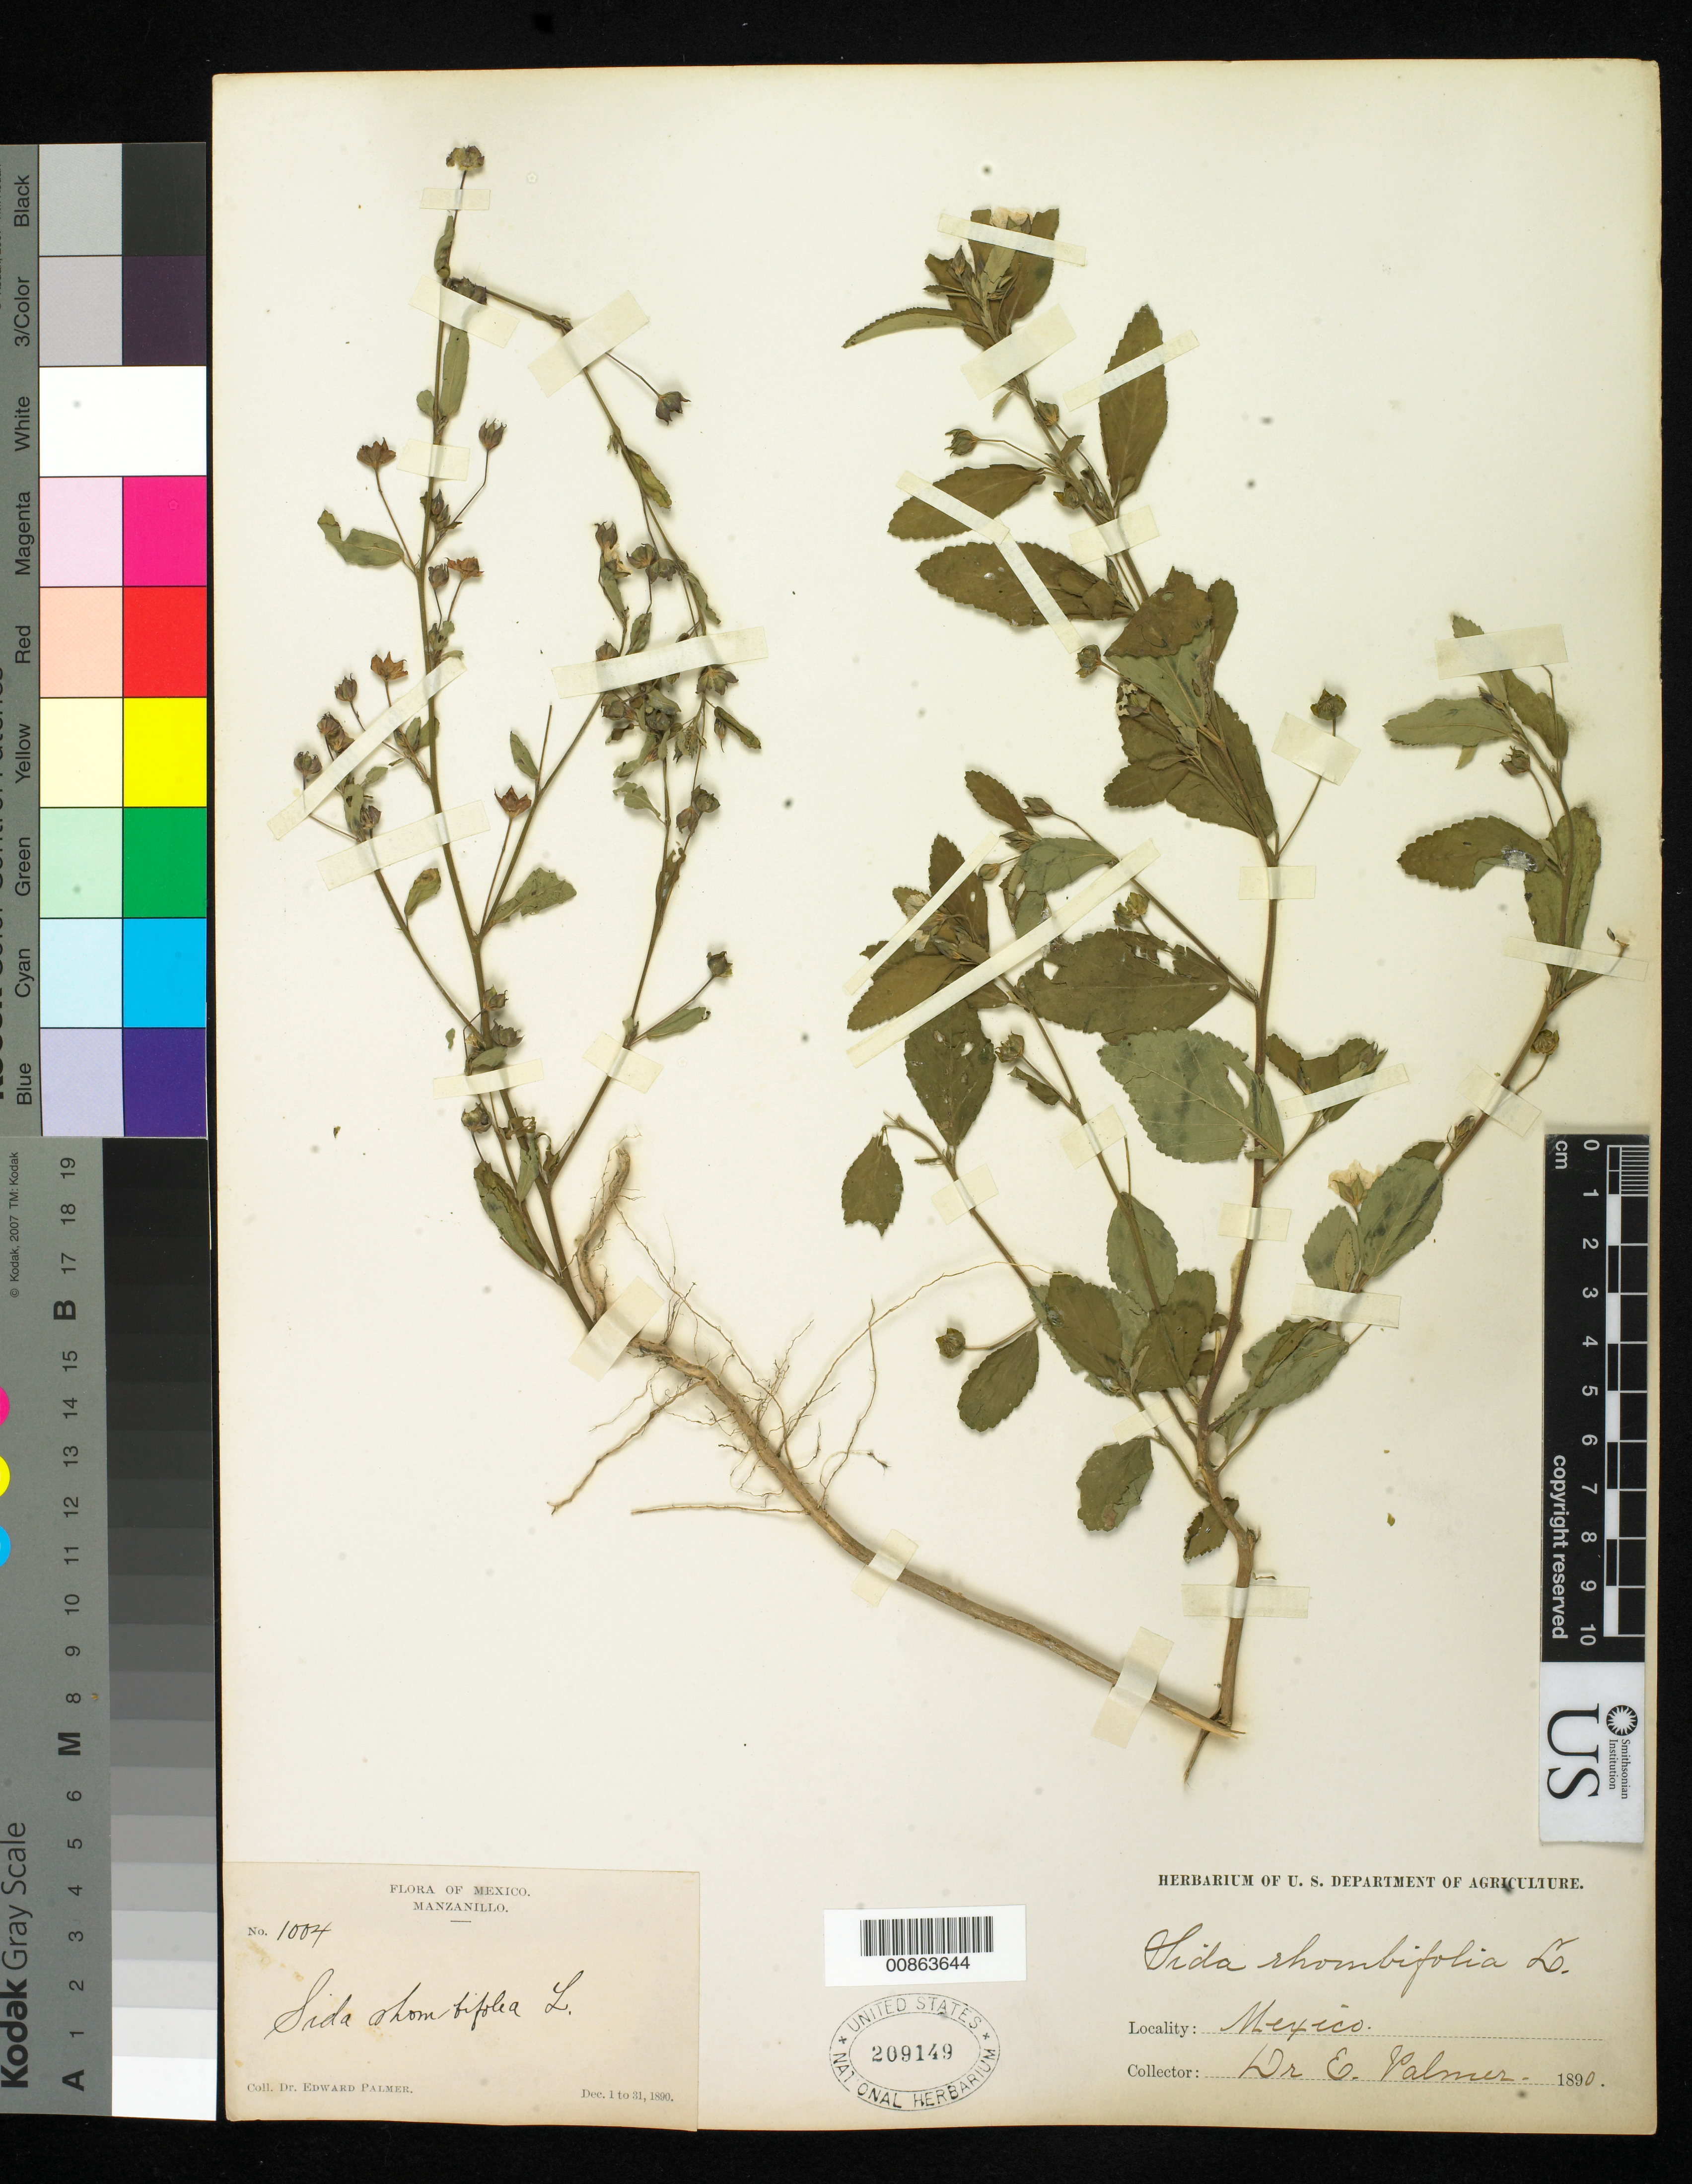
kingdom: Plantae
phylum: Tracheophyta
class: Magnoliopsida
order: Malvales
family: Malvaceae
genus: Sida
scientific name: Sida rhombifolia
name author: L.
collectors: E. Palmer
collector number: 1004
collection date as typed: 01 Dec 1890 to 31 Dec 1890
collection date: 1890-12-01/1890-12-31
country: Mexico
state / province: Colima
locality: Manzanillo, Colima.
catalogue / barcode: US 209149